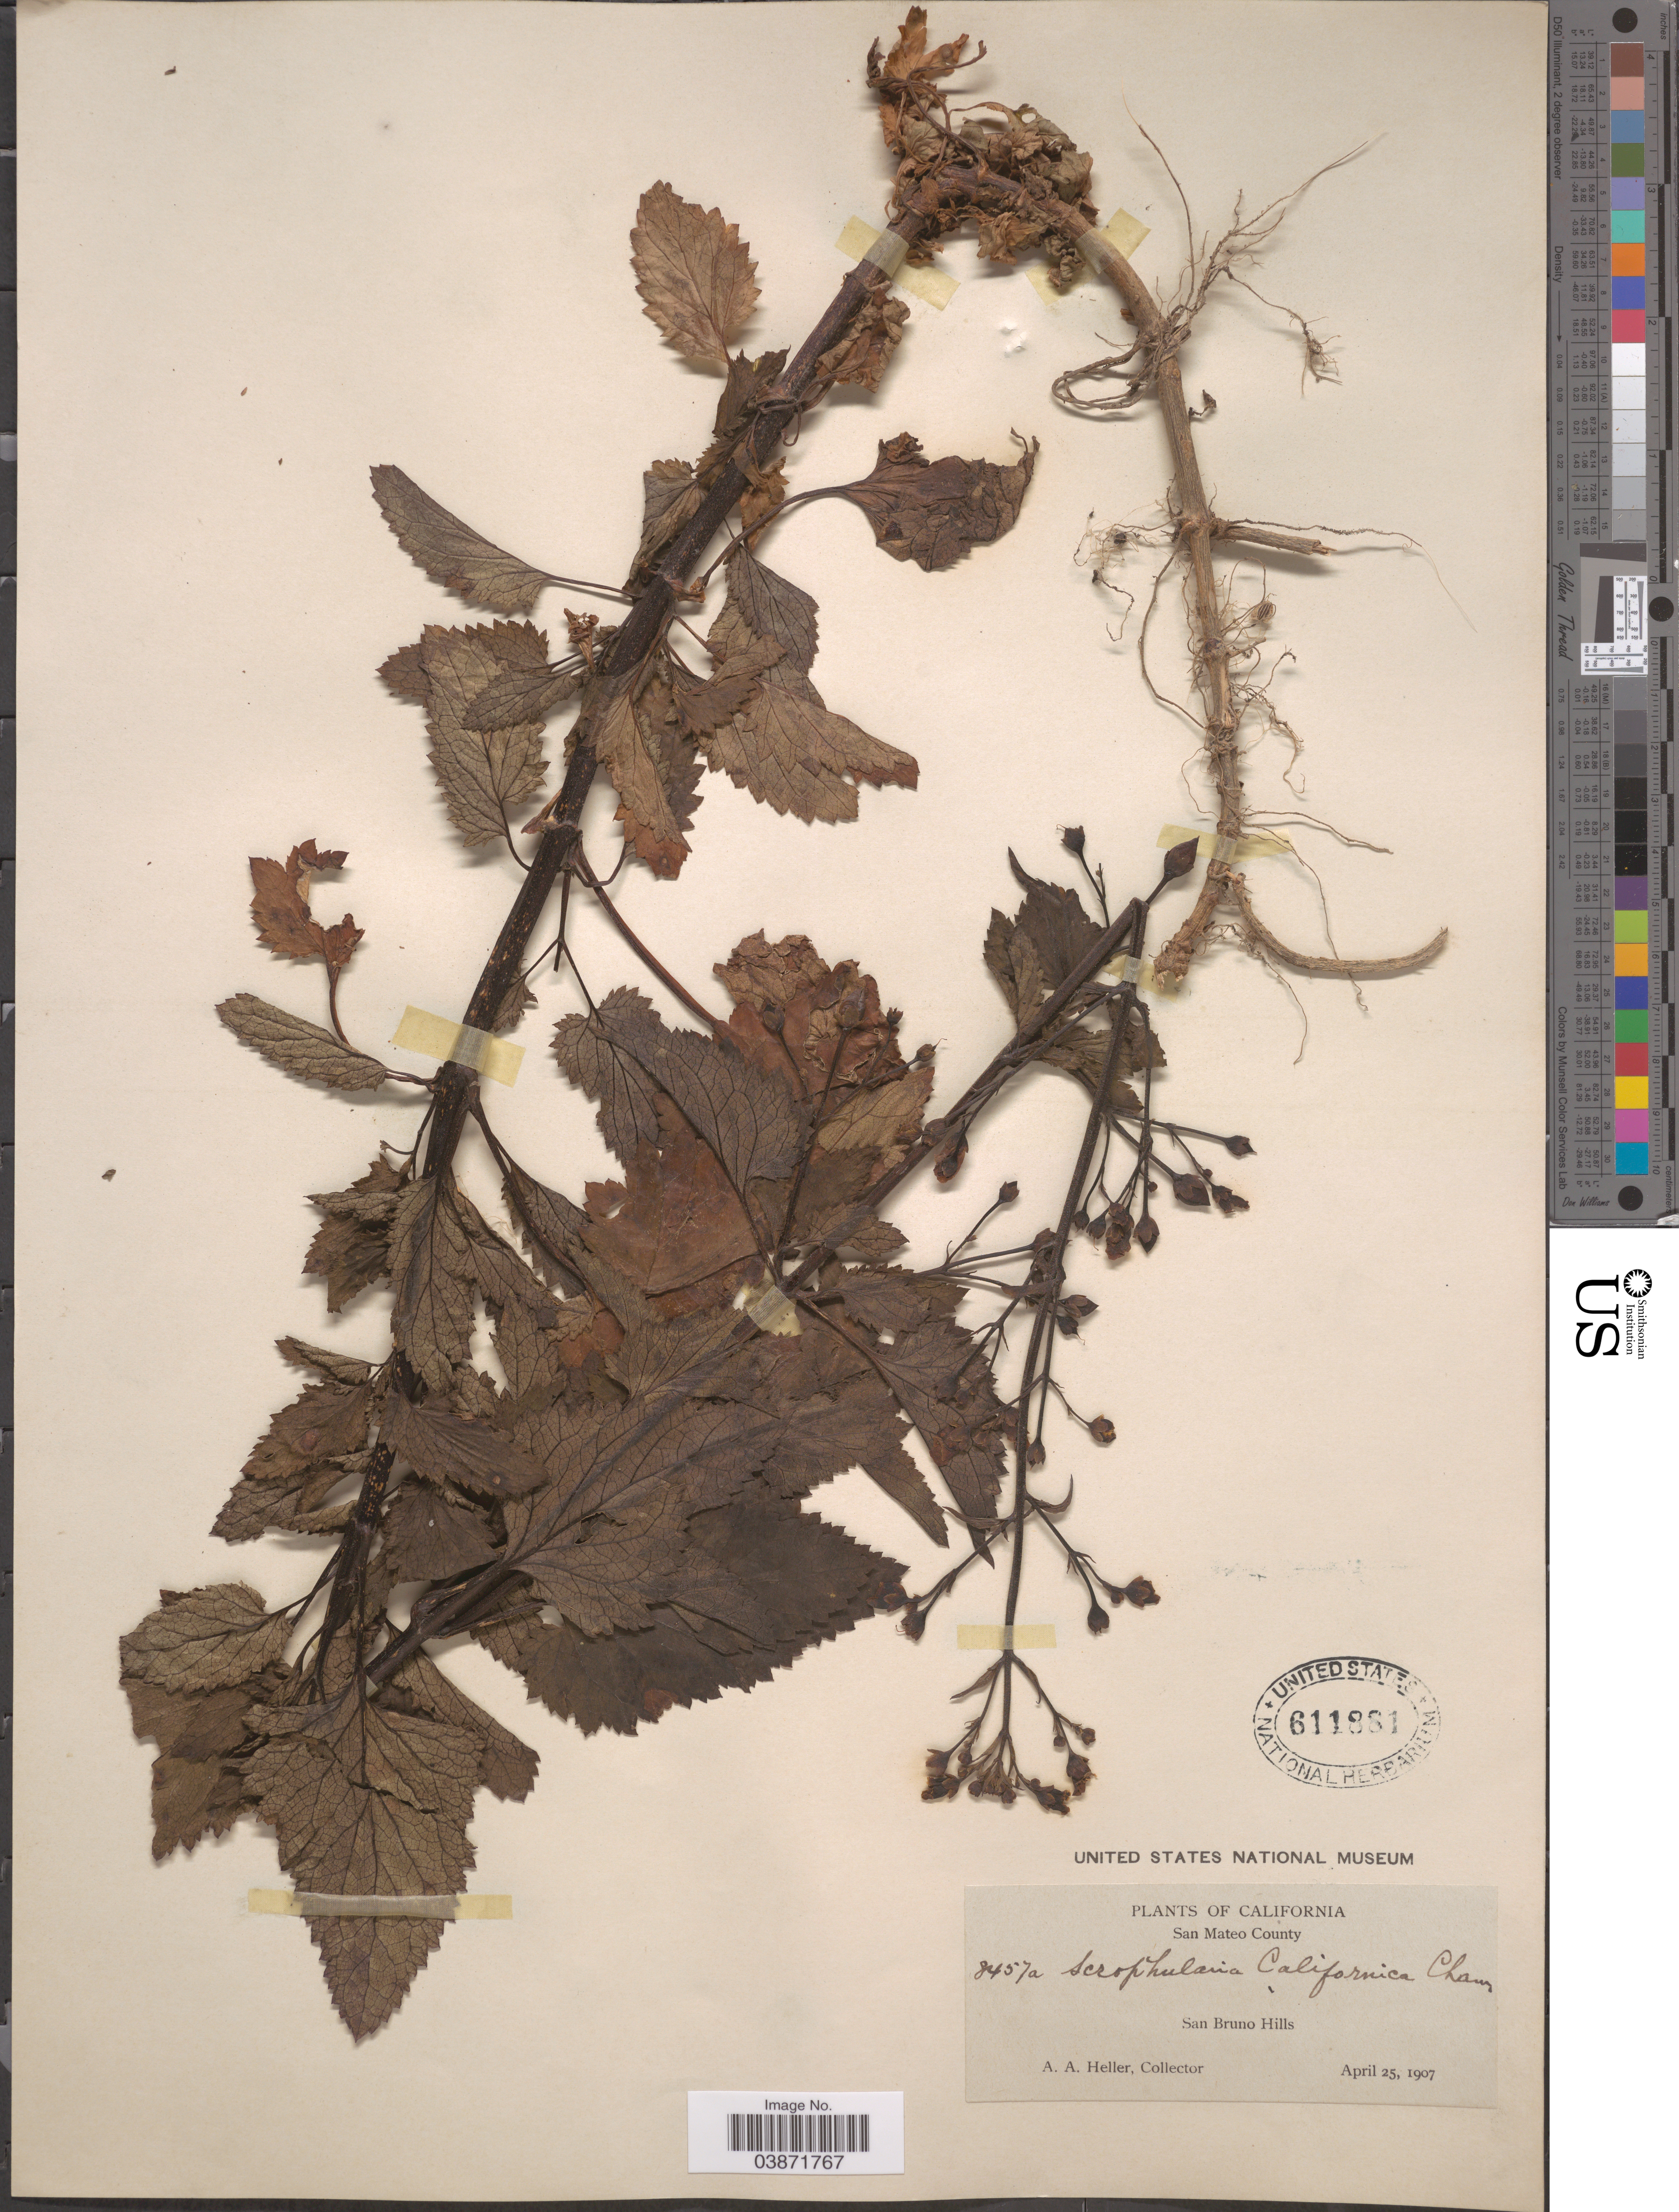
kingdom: Plantae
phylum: Tracheophyta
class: Magnoliopsida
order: Lamiales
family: Scrophulariaceae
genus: Scrophularia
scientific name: Scrophularia californica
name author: Cham. & Schltdl.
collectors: A. A. Heller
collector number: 8457a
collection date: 1907-04-25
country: United States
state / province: California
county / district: San Mateo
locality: San Mateo County. San Bruno Hills.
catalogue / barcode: US 611881